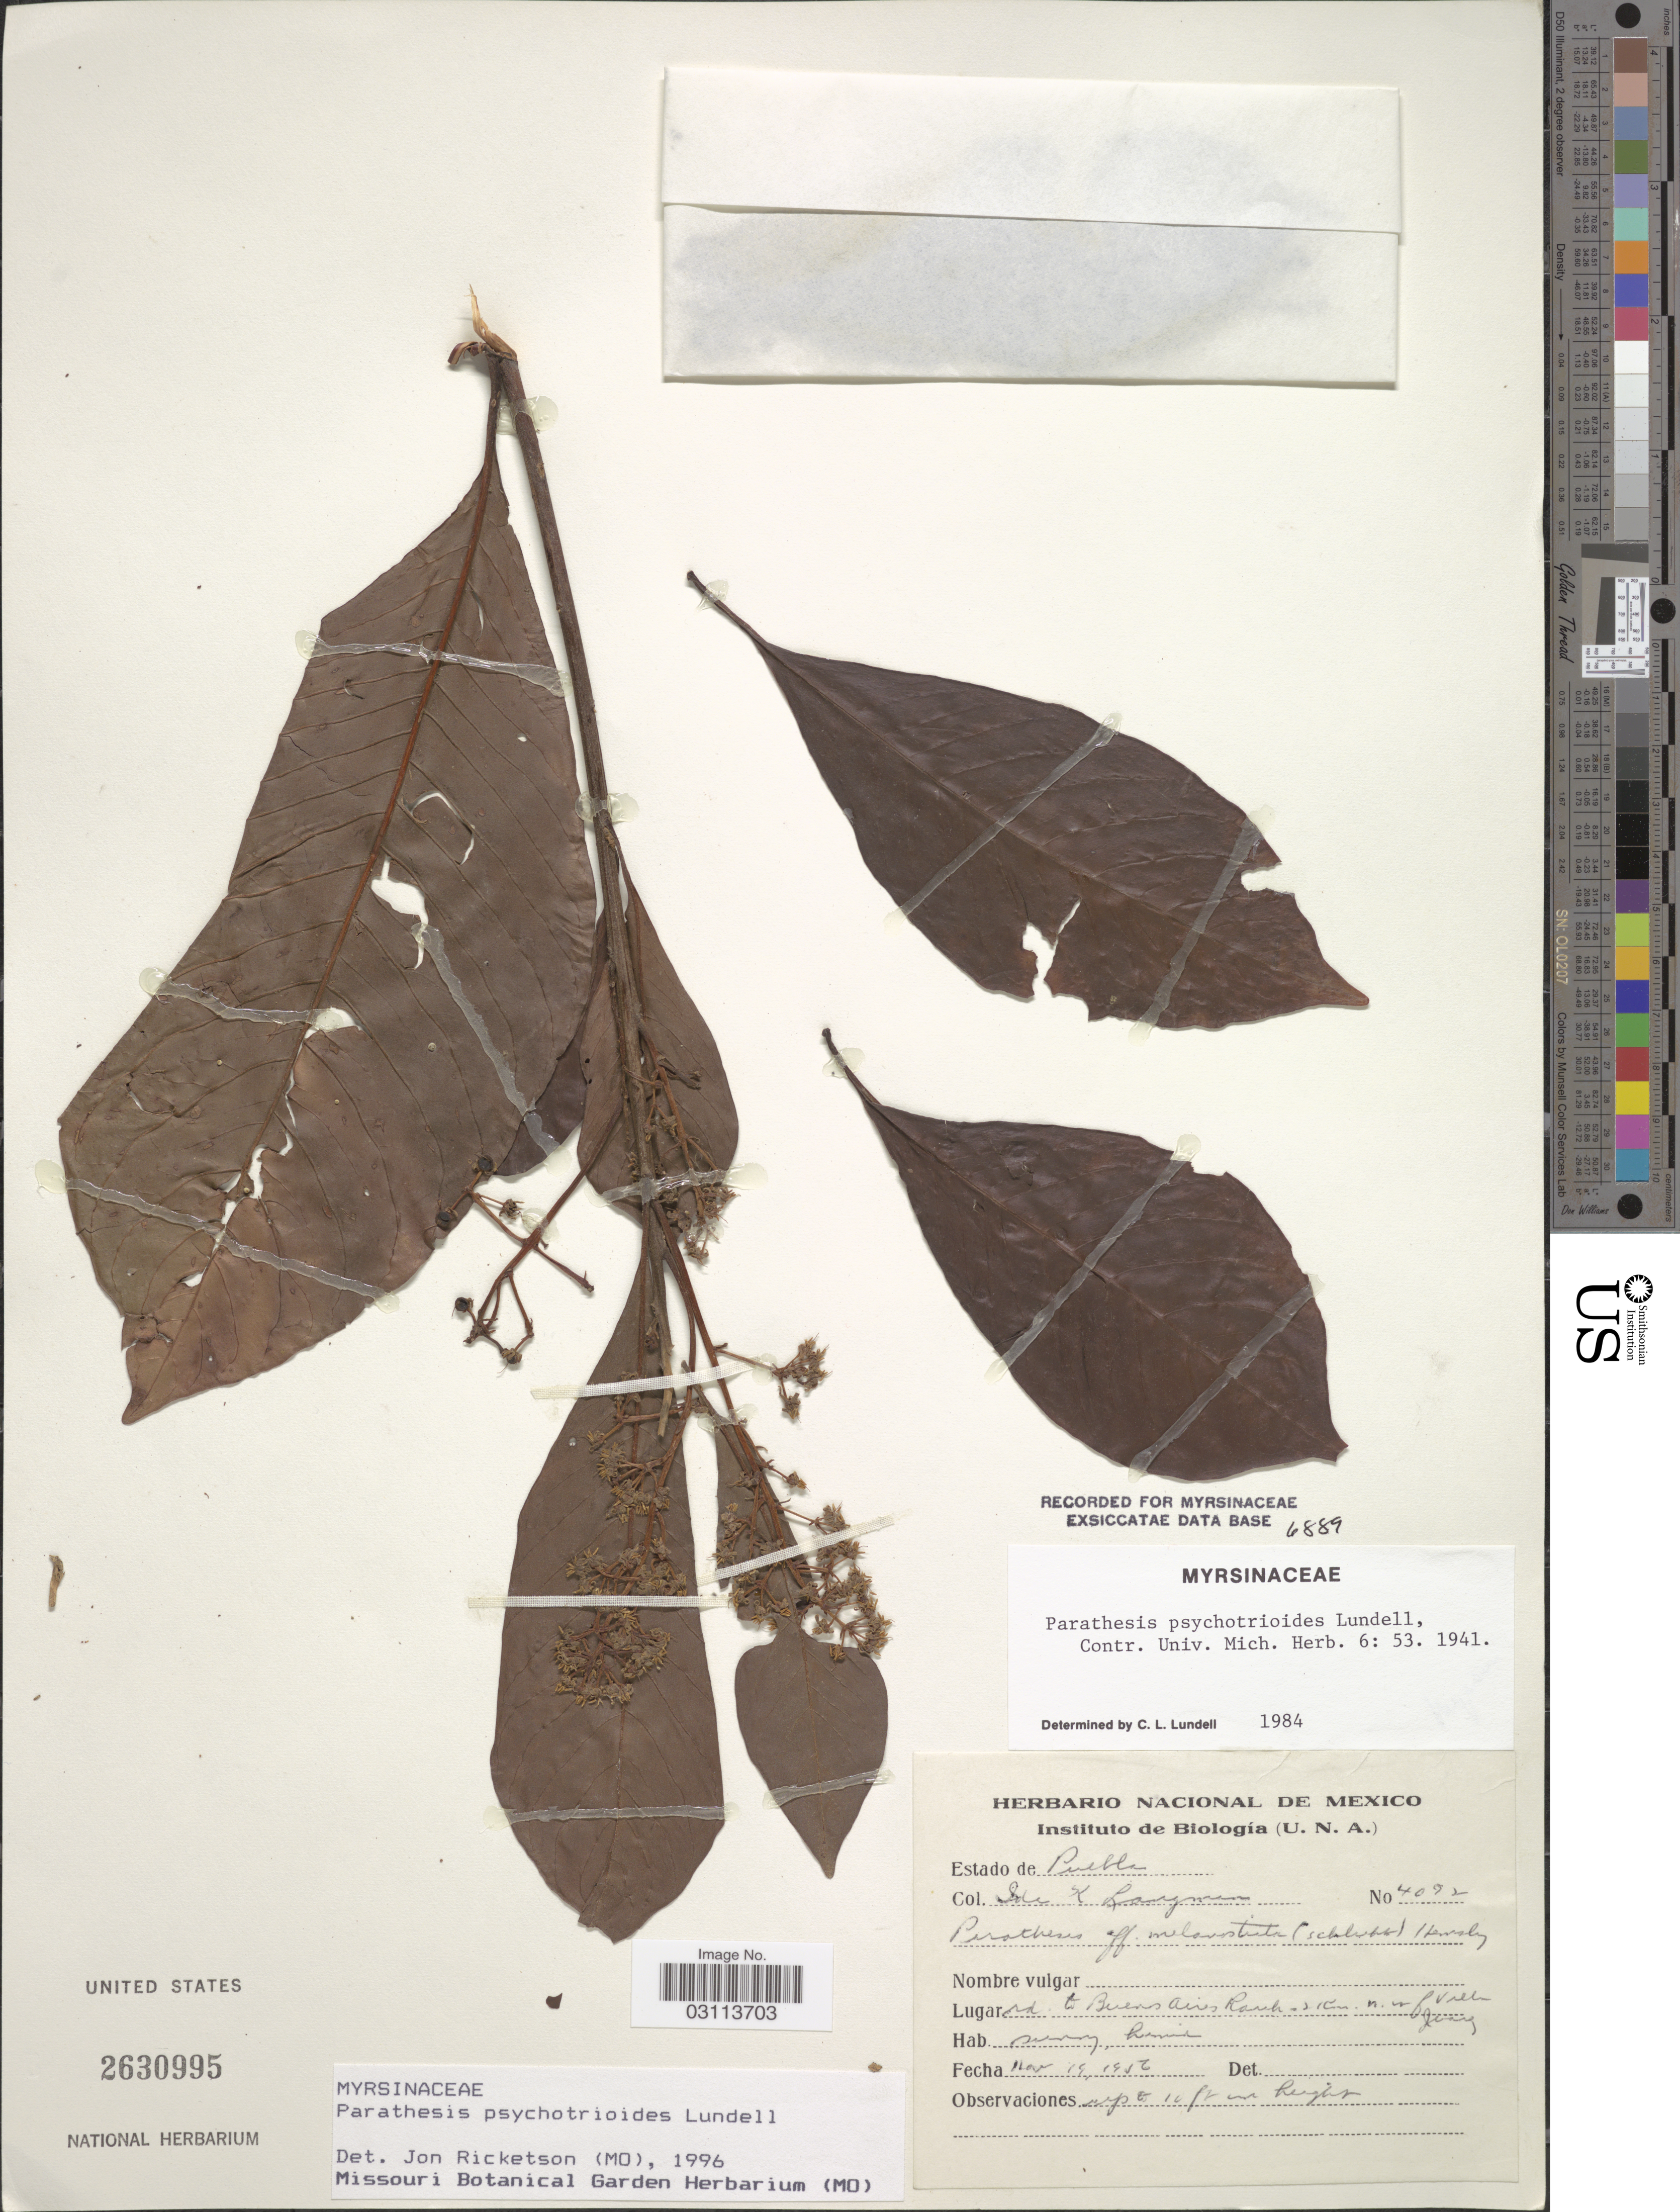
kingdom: Plantae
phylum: Tracheophyta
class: Magnoliopsida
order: Ericales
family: Primulaceae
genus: Parathesis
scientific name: Parathesis psychotrioides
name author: Lundell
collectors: I. K. Langman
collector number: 4072*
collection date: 1956-11-19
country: Mexico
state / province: Puebla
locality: Rd. to Buenos Aires Ranch - 2 km. N.W. of Villa Juarez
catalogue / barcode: US 2630995